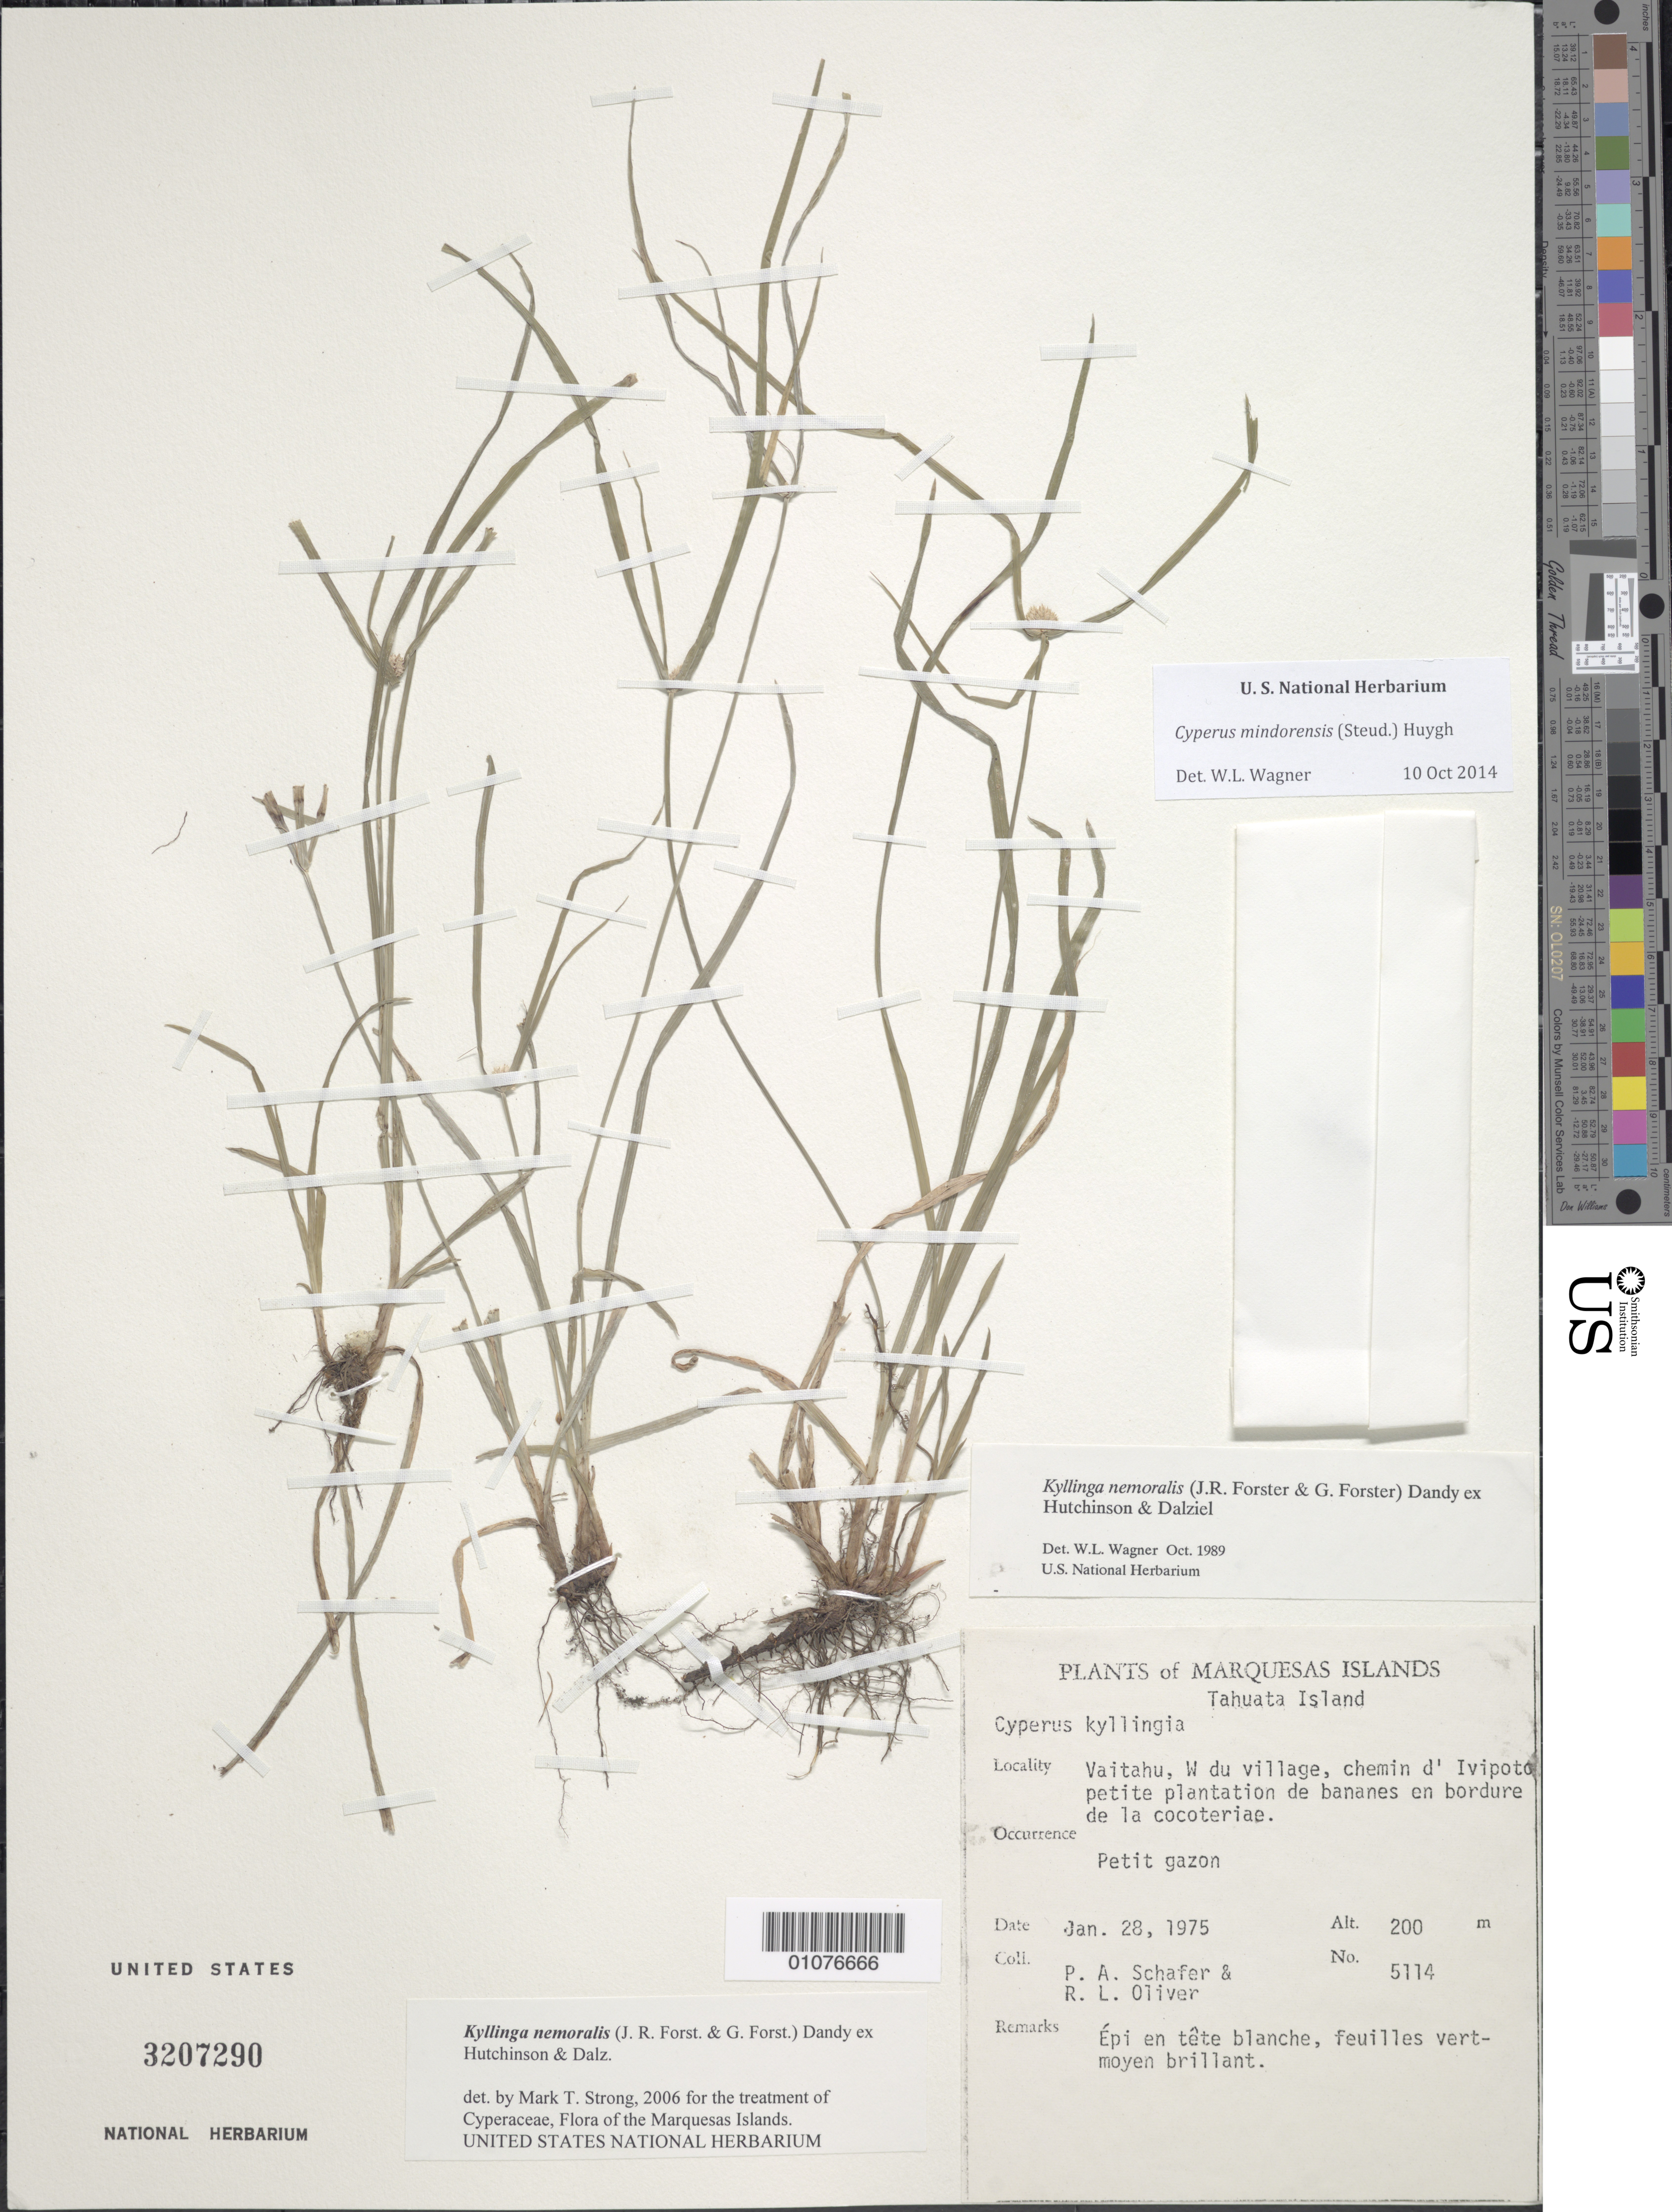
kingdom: Plantae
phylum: Tracheophyta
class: Liliopsida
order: Poales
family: Cyperaceae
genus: Cyperus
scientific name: Cyperus mindorensis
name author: (Steud.) Huygh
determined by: Lorence, David H., (PTBG), National Tropical Botanical Garden (UNITED STATES)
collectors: P. A. Schäfer & R. L. Oliver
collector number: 5114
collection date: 1975-01-28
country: French Polynesia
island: Tahuata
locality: Vaitahu, W du village, chemin d'Ivipoto petite plantation de bananes en bordure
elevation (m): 200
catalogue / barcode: US 3207290